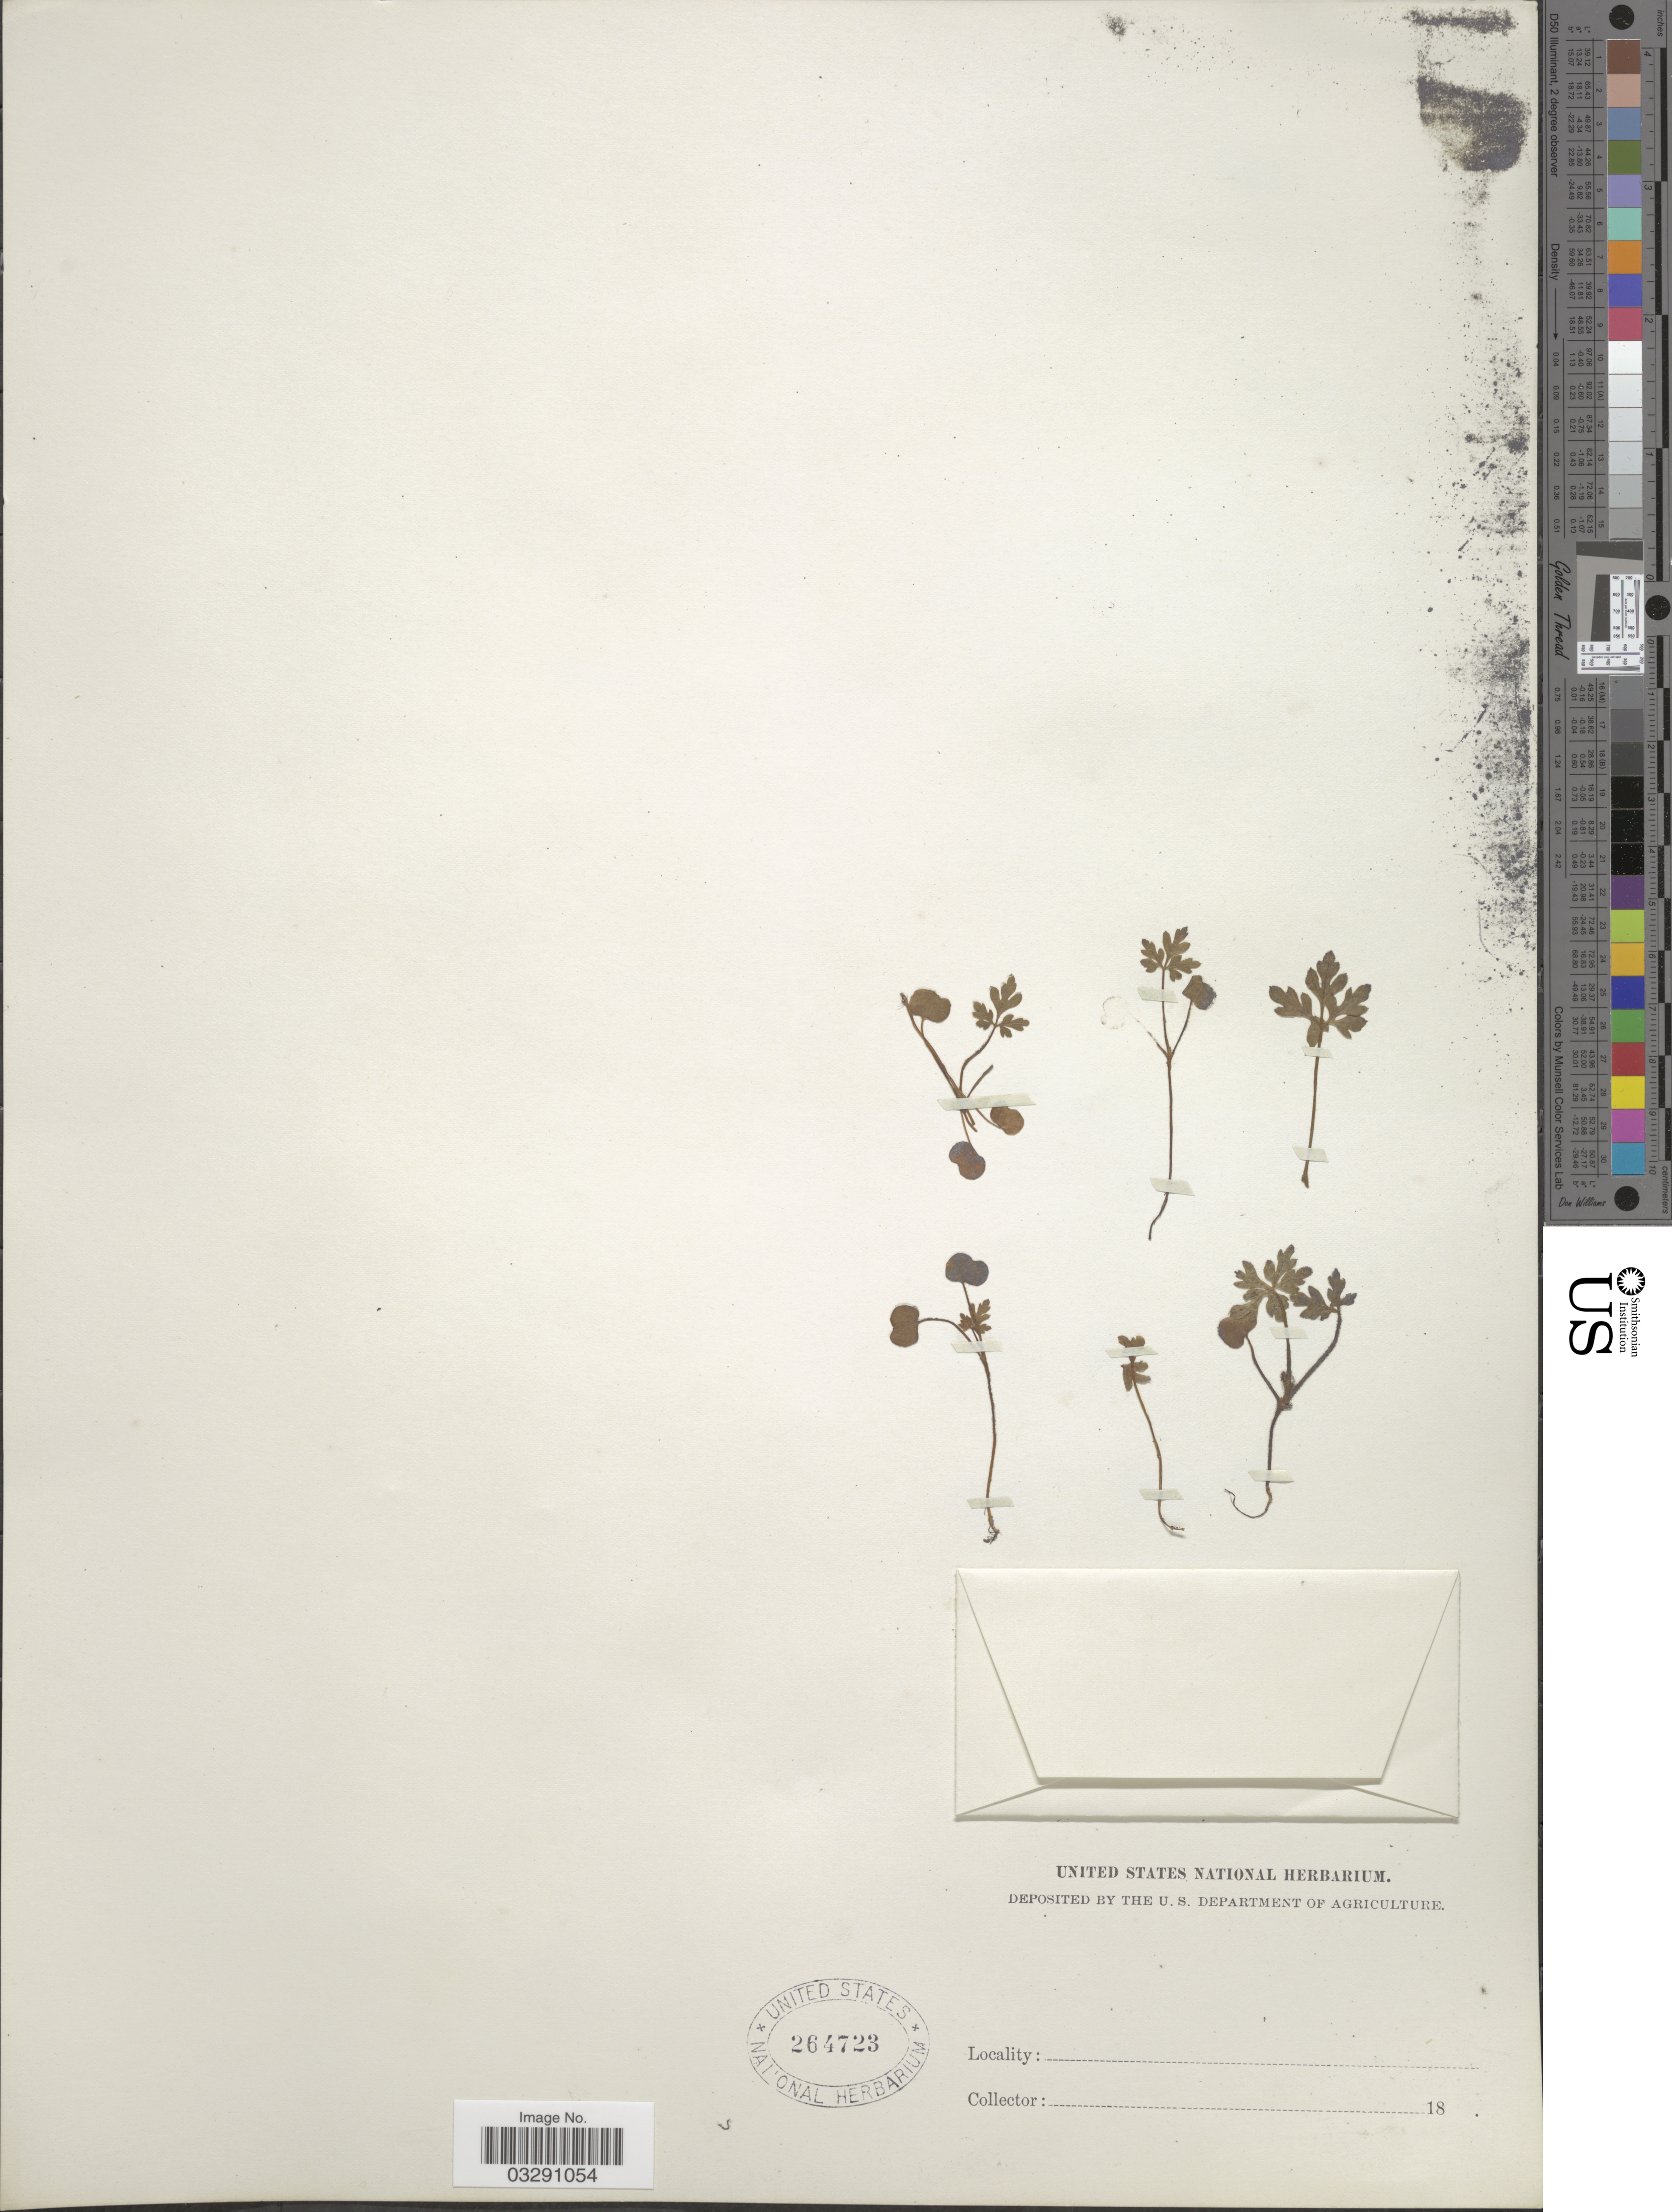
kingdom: Plantae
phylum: Tracheophyta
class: Magnoliopsida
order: Geraniales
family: Geraniaceae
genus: Geranium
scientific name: Geranium sp.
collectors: ex herb. United States National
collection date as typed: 18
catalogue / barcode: US 264723